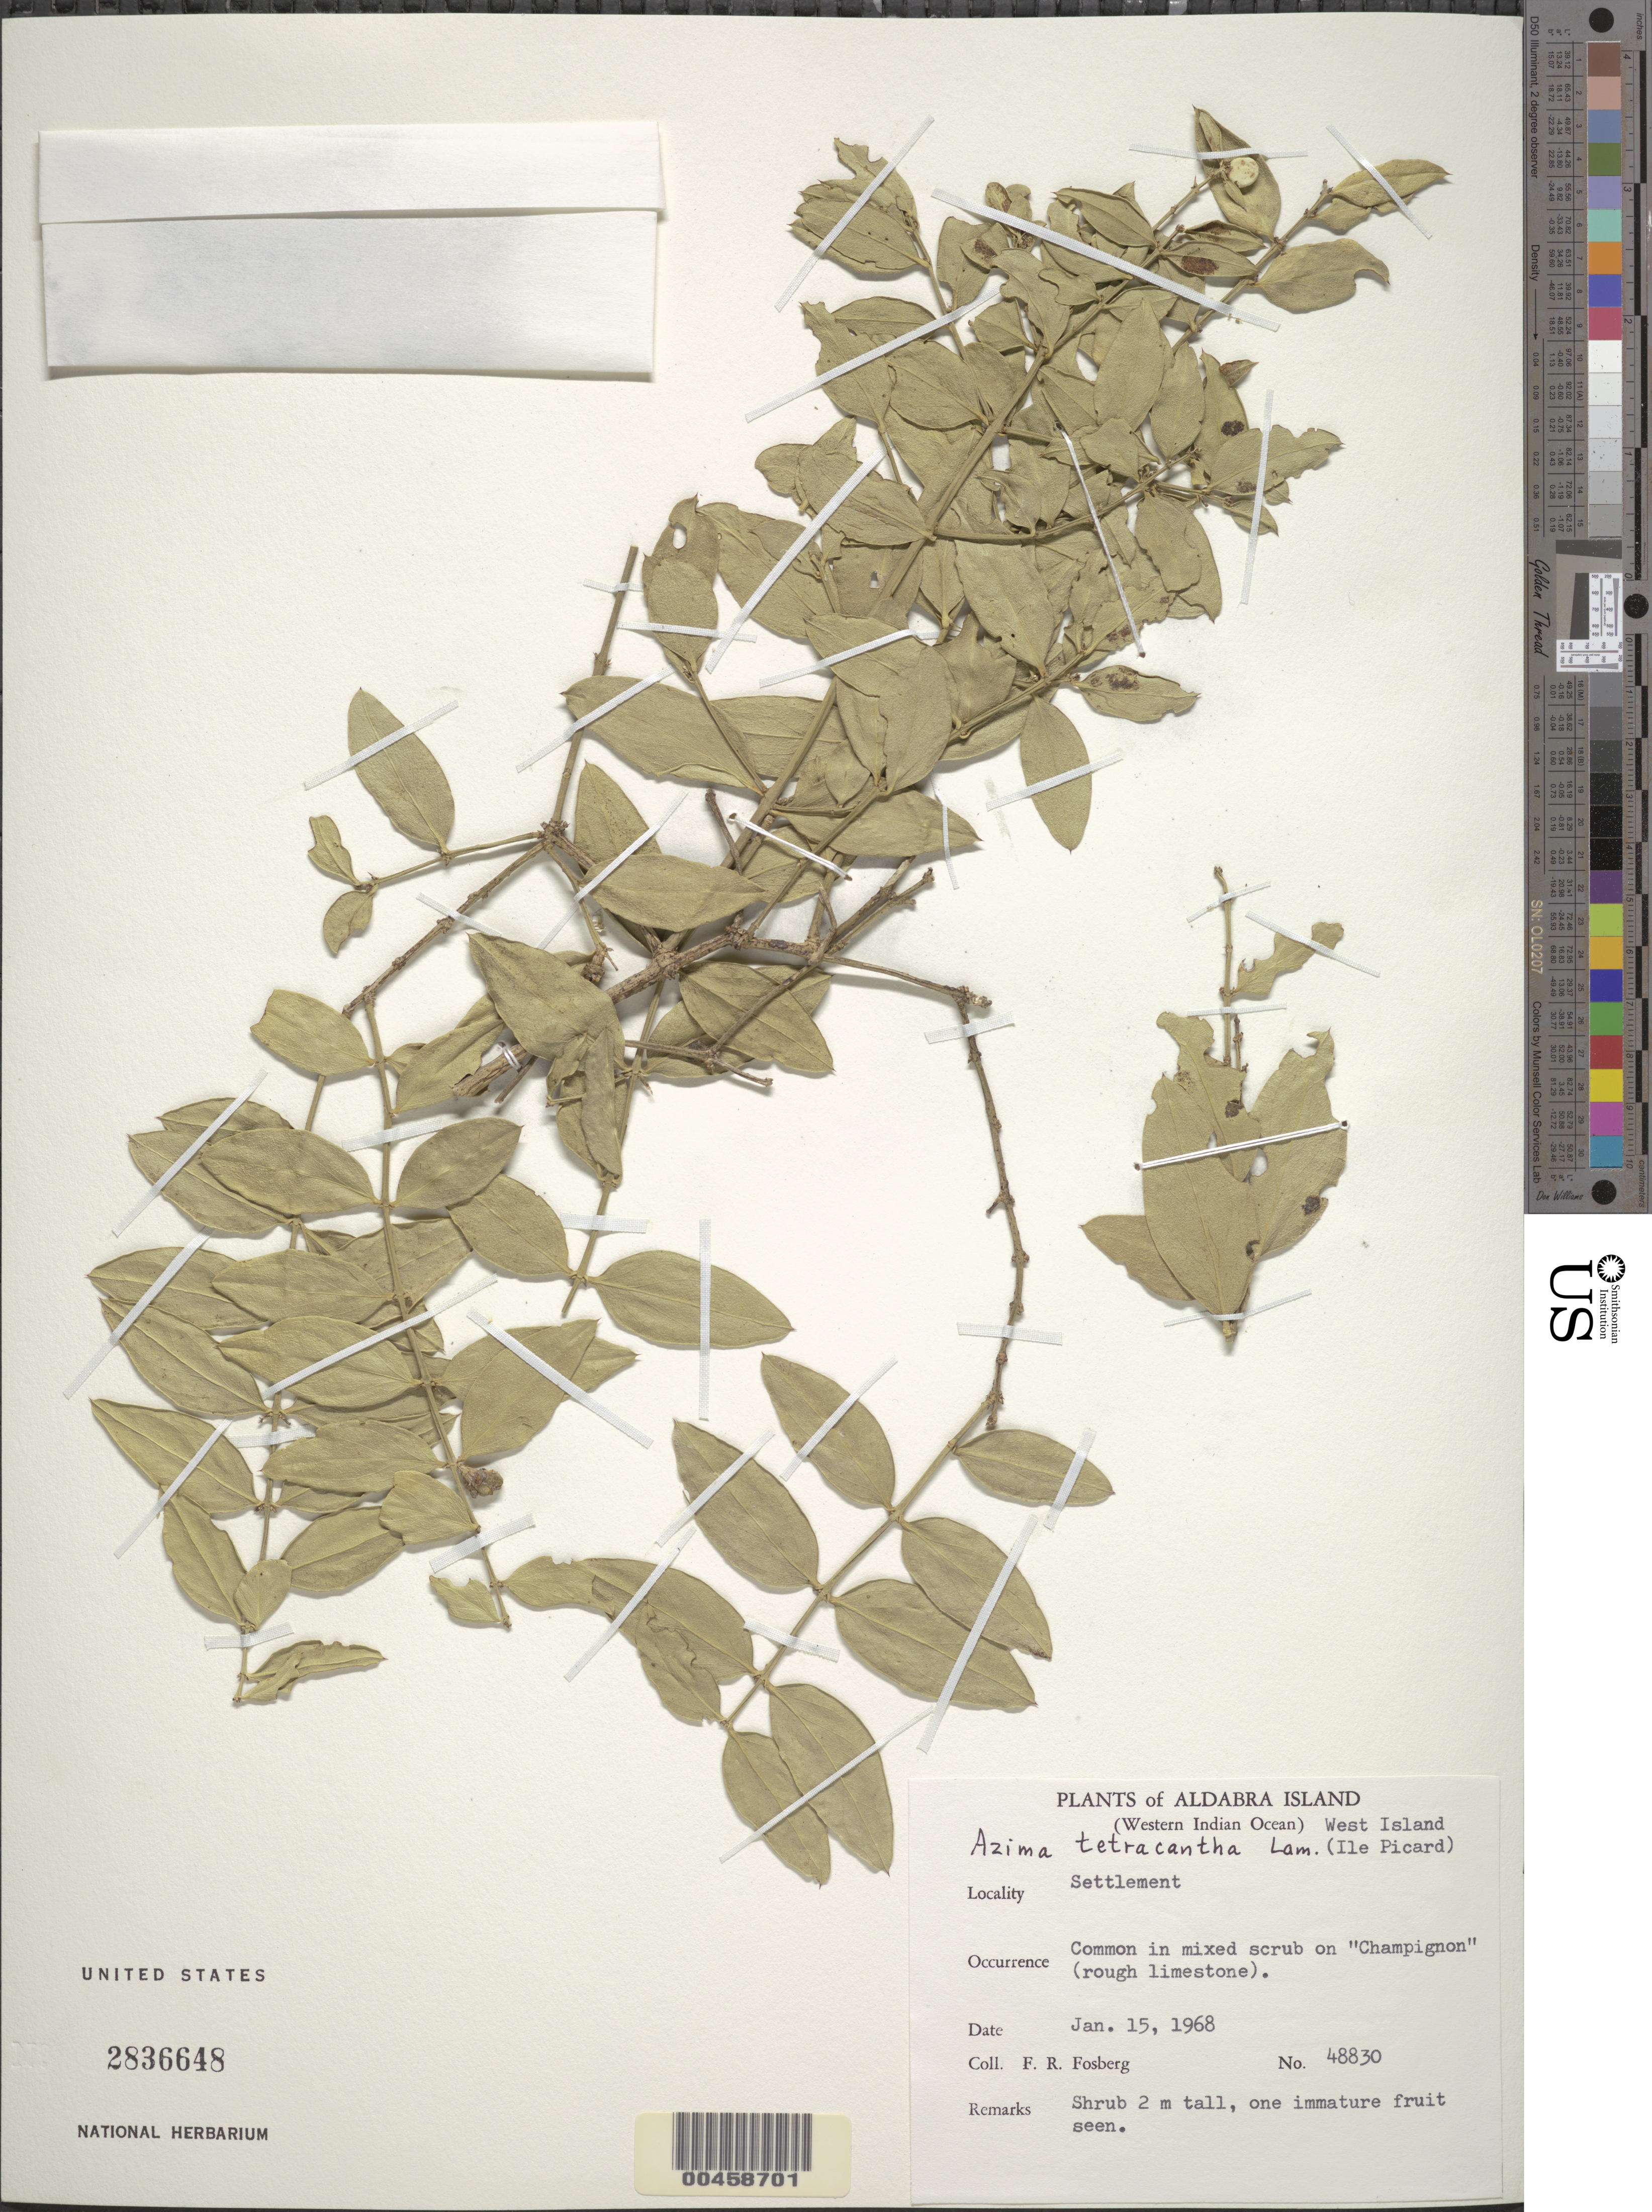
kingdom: Plantae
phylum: Tracheophyta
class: Magnoliopsida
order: Brassicales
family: Salvadoraceae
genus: Azima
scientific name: Azima tetracantha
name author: Lam.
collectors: F. R. Fosberg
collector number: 48830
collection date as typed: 15 Jan 1968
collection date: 1968-01-15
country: Seychelles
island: Aldabra Atoll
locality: West Islet (Ile Picard), settlement. [West Island is part of Aldabra Island (Atoll).]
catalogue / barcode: US 2836648